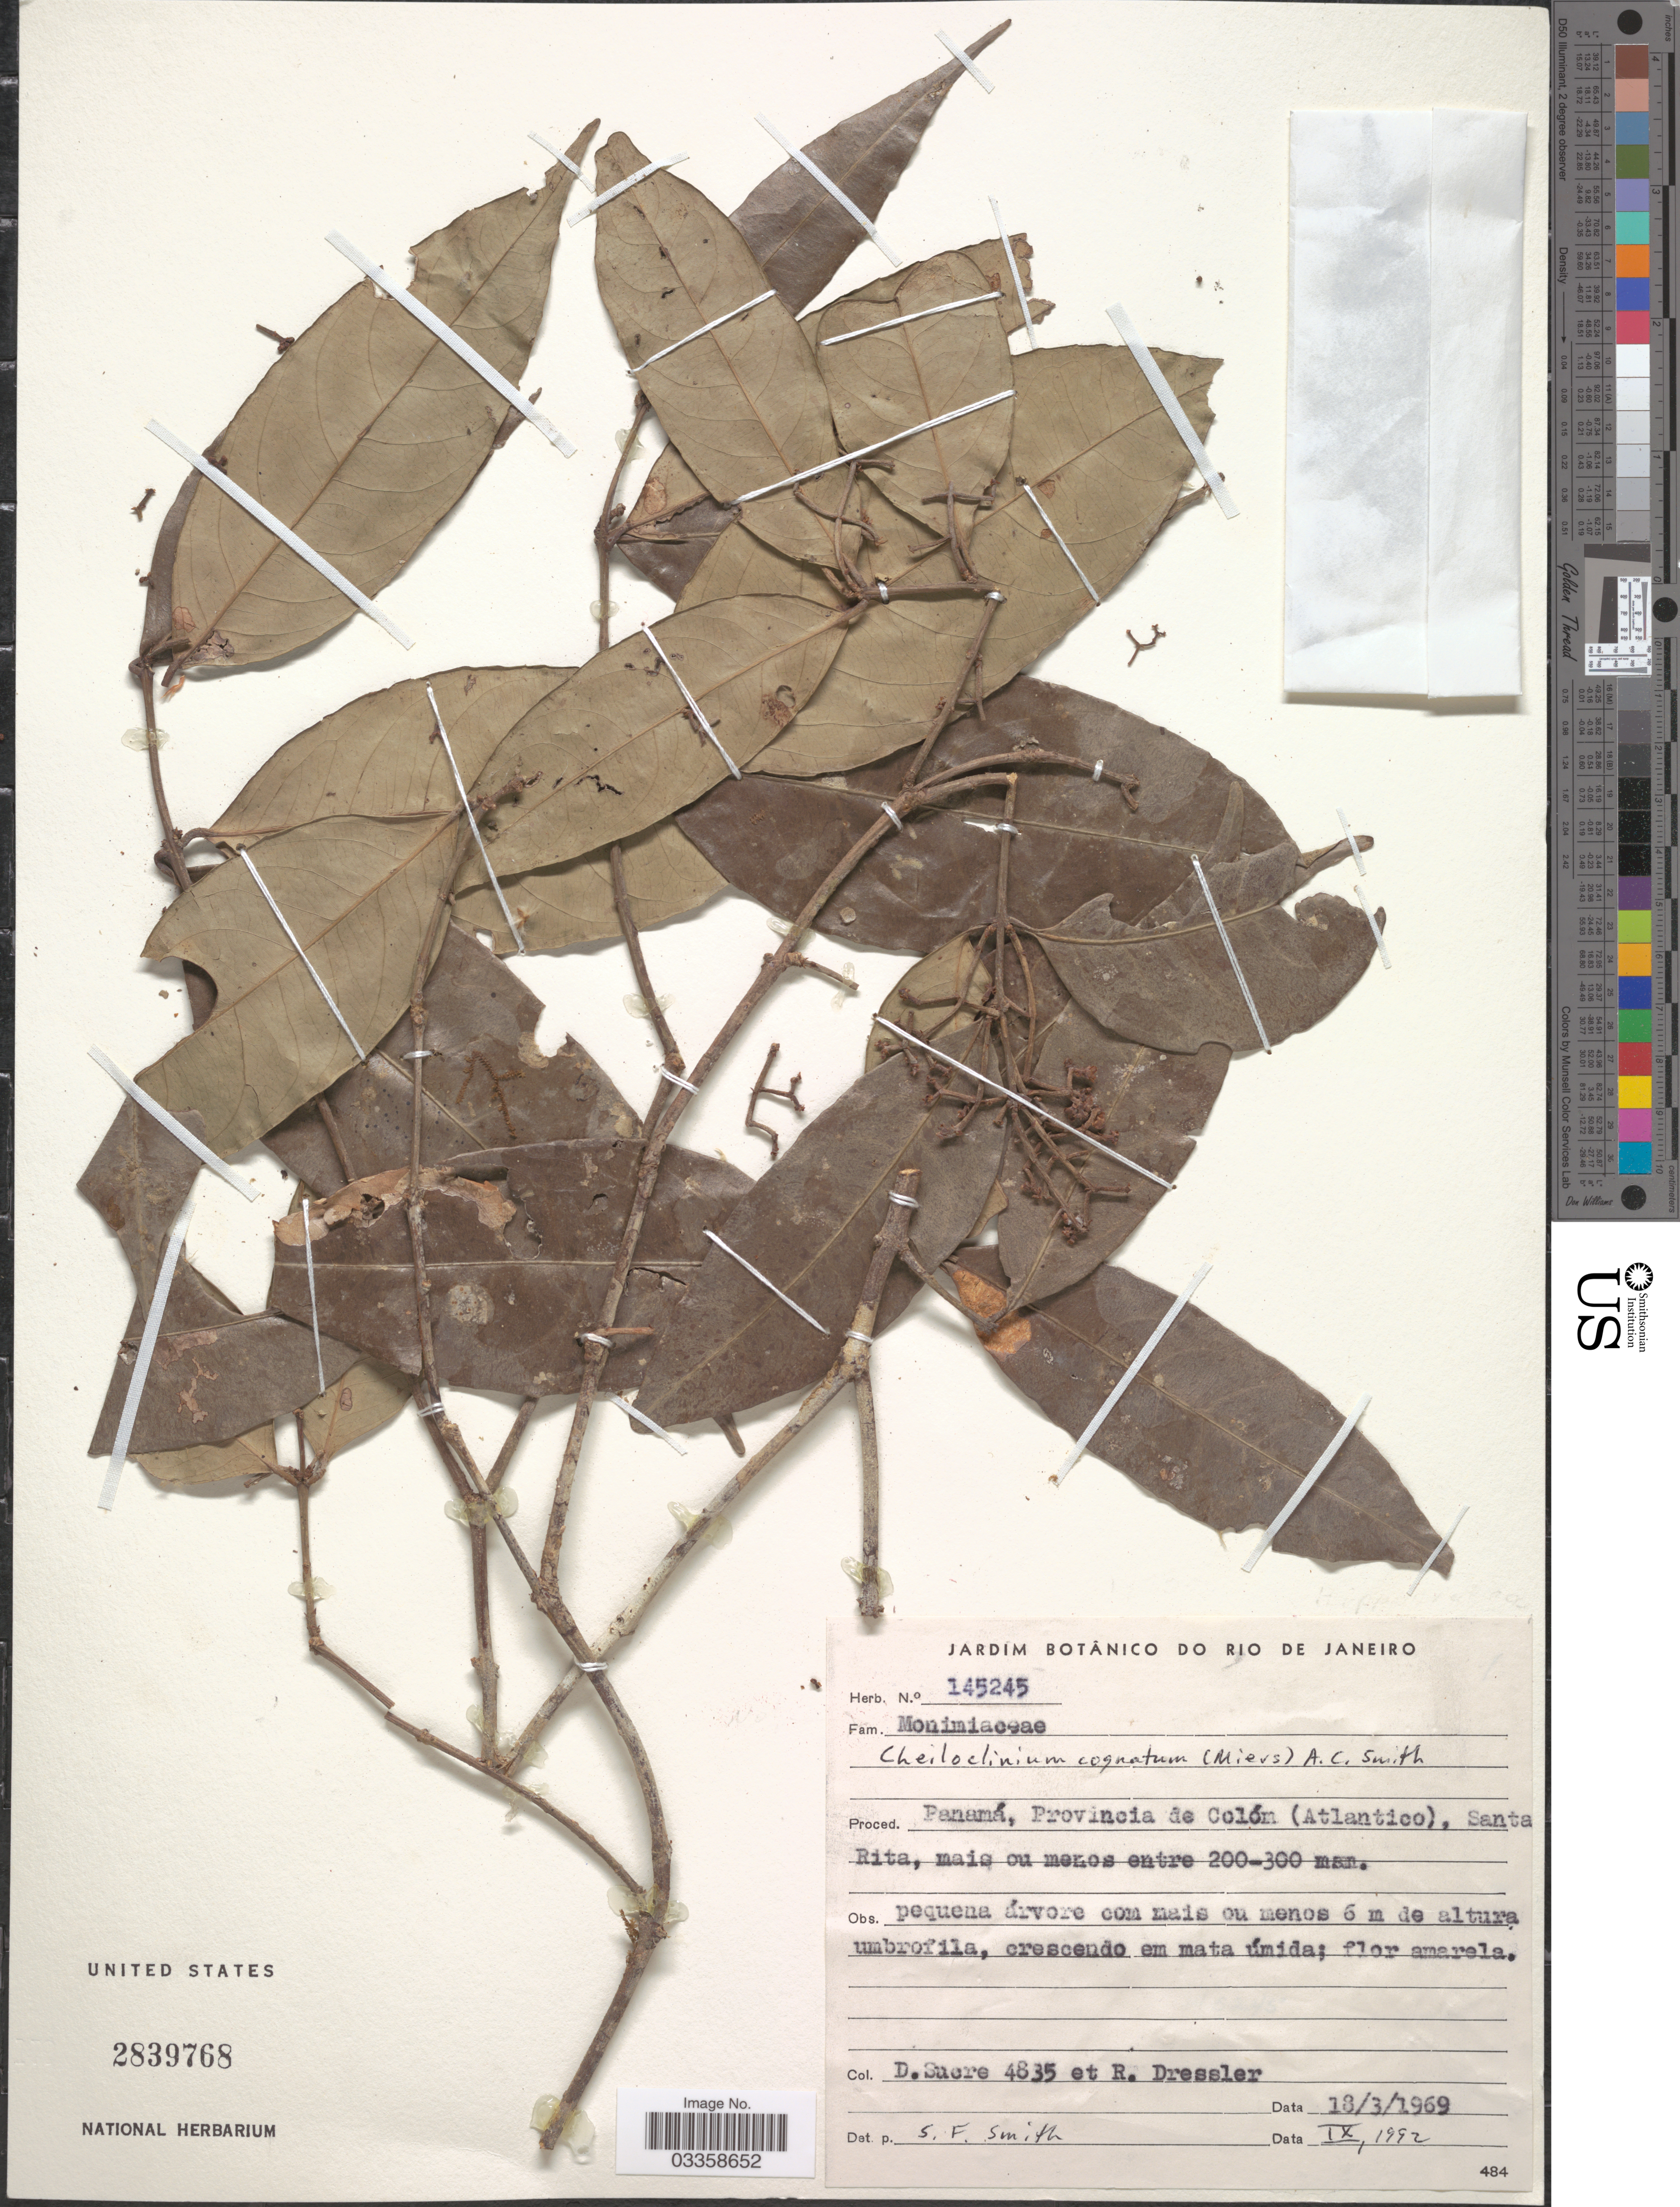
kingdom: Plantae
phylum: Tracheophyta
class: Magnoliopsida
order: Celastrales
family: Celastraceae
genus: Cheiloclinium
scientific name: Cheiloclinium cognatum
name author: (Miers) A.C. Sm.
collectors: D. Sucre & R. Dressler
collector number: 4835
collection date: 1969-03-18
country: Panama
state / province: Colón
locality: (Atlantico), Santa Rita.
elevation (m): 200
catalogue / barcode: US 839768